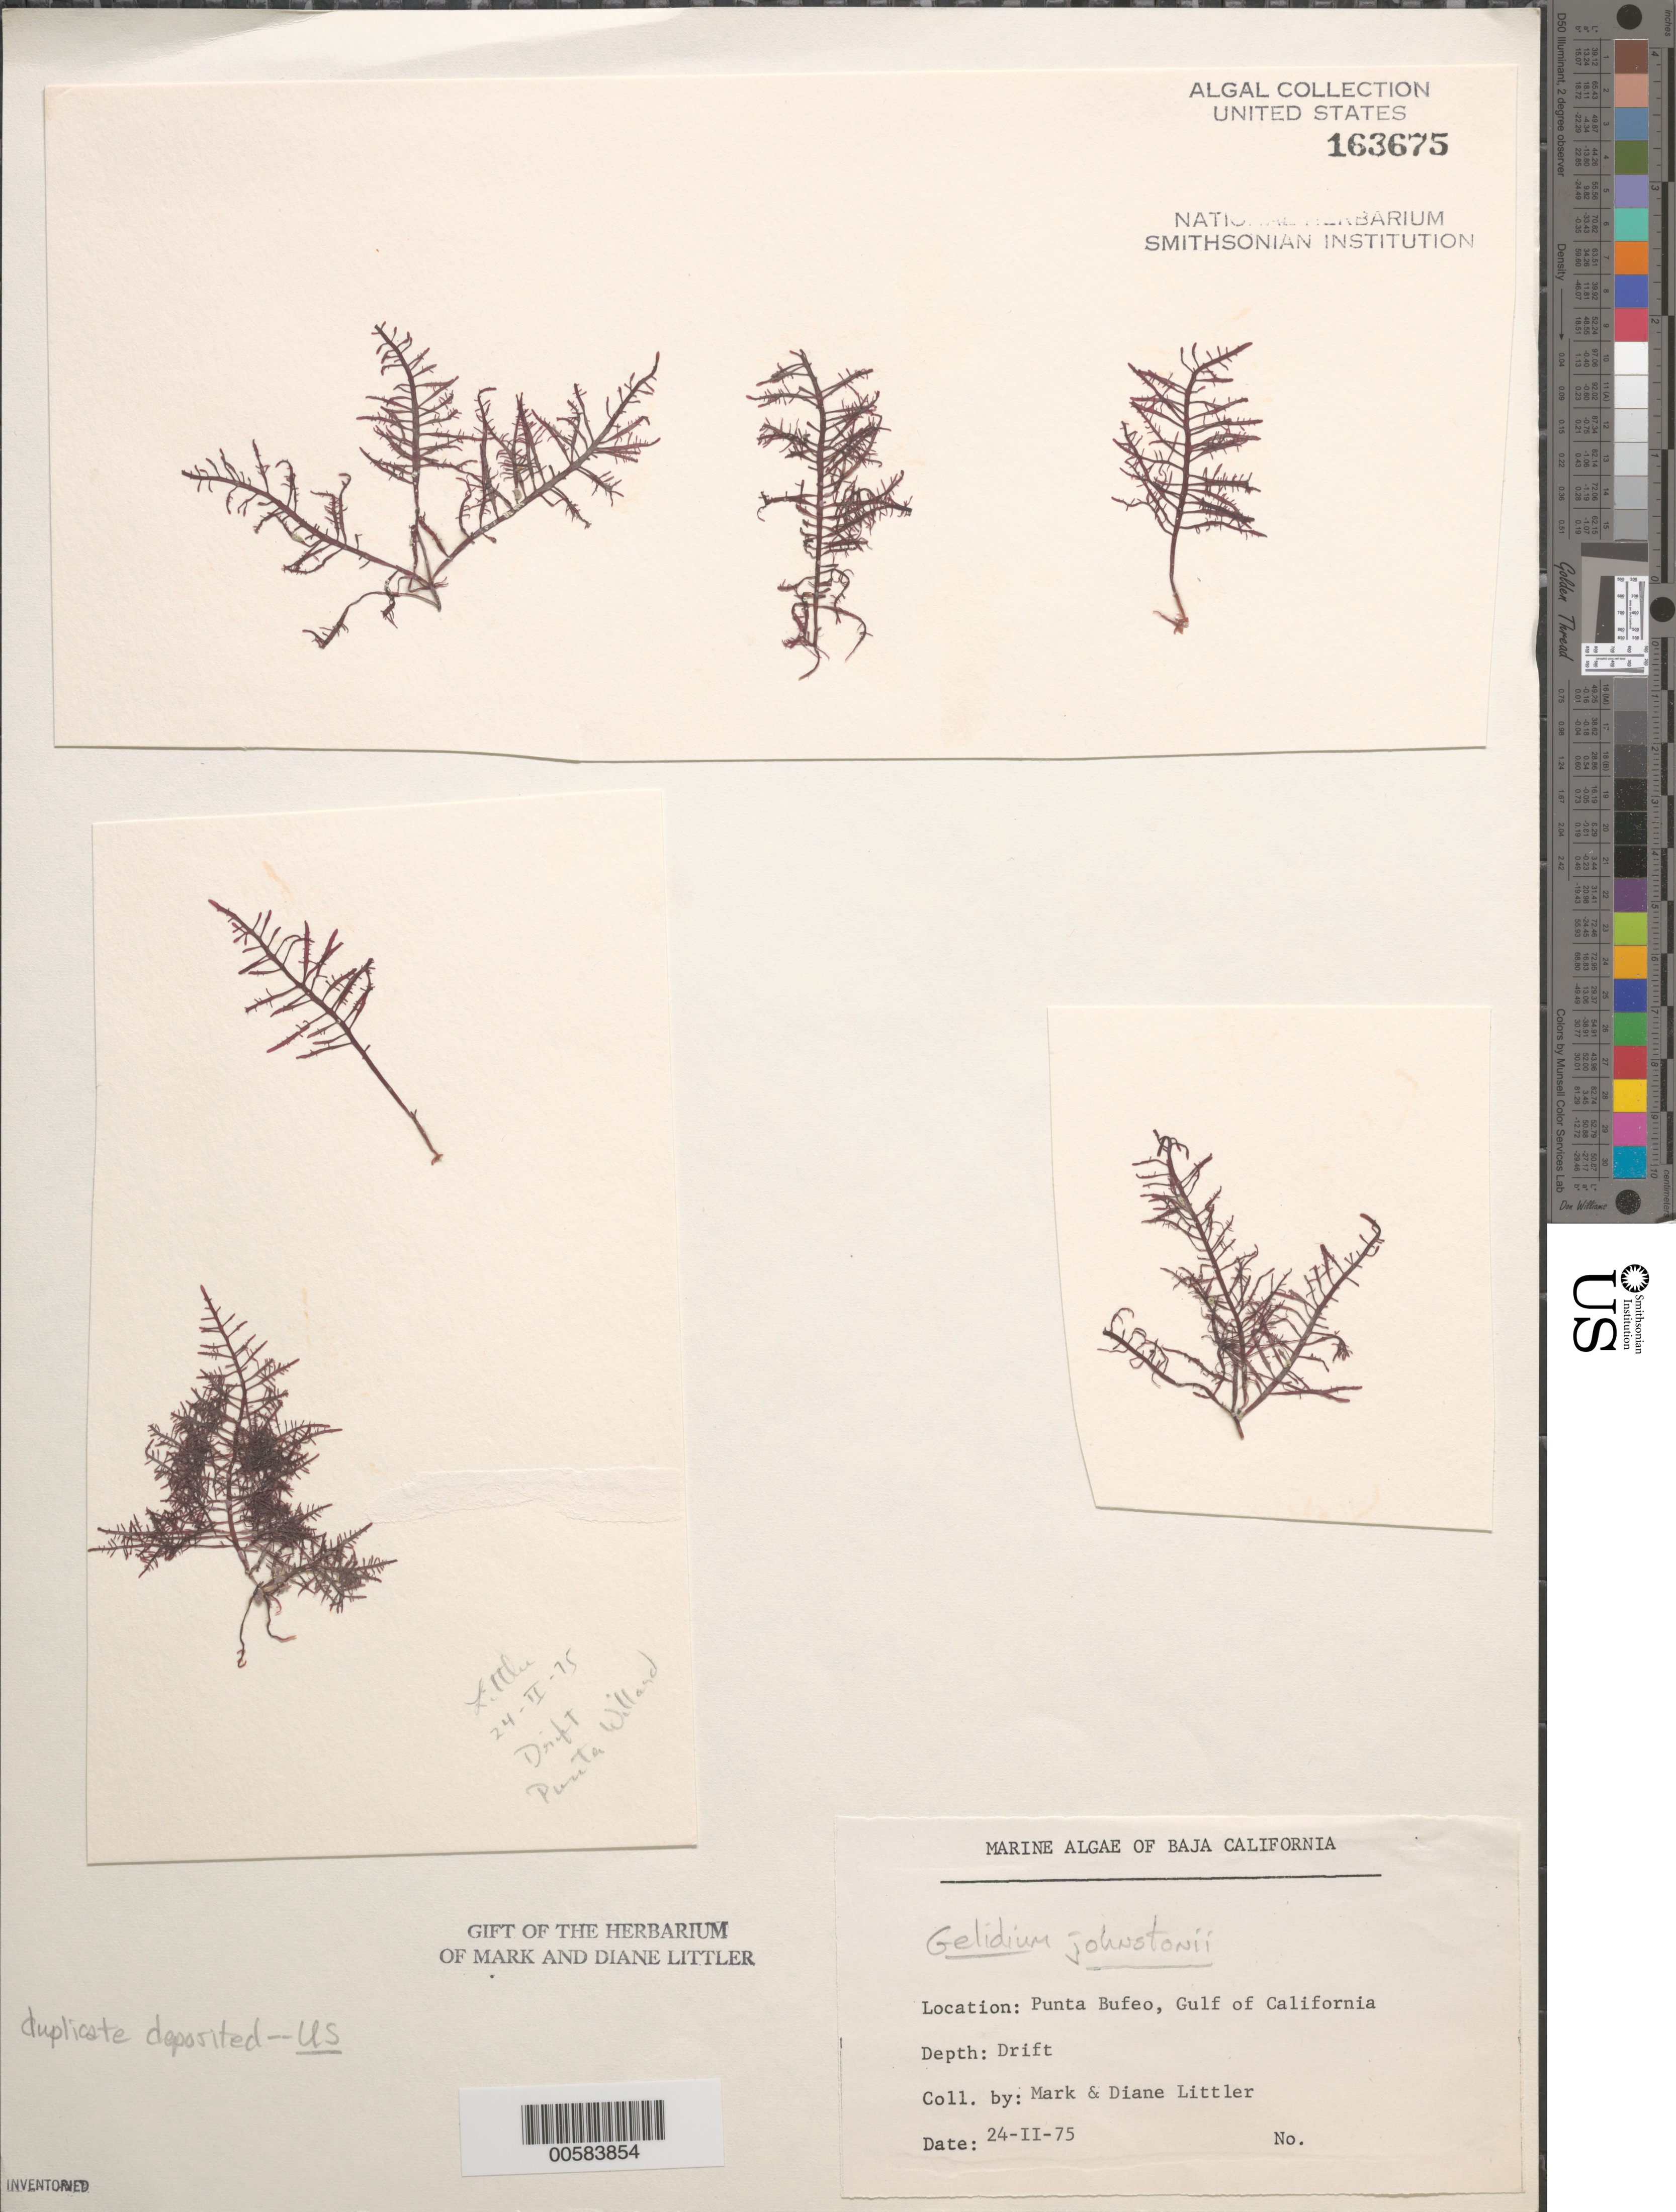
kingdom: Plantae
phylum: Rhodophyta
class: Florideophyceae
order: Gelidiales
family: Gelidiaceae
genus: Gelidium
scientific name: Gelidium johnstonii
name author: Setchell & N.L. Gardner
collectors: M. M. Littler & D. S. Littler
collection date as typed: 24 Feb 1975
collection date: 1975-02-24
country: Mexico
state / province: Baja California Norte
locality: Punta Bufeo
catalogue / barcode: US 163675